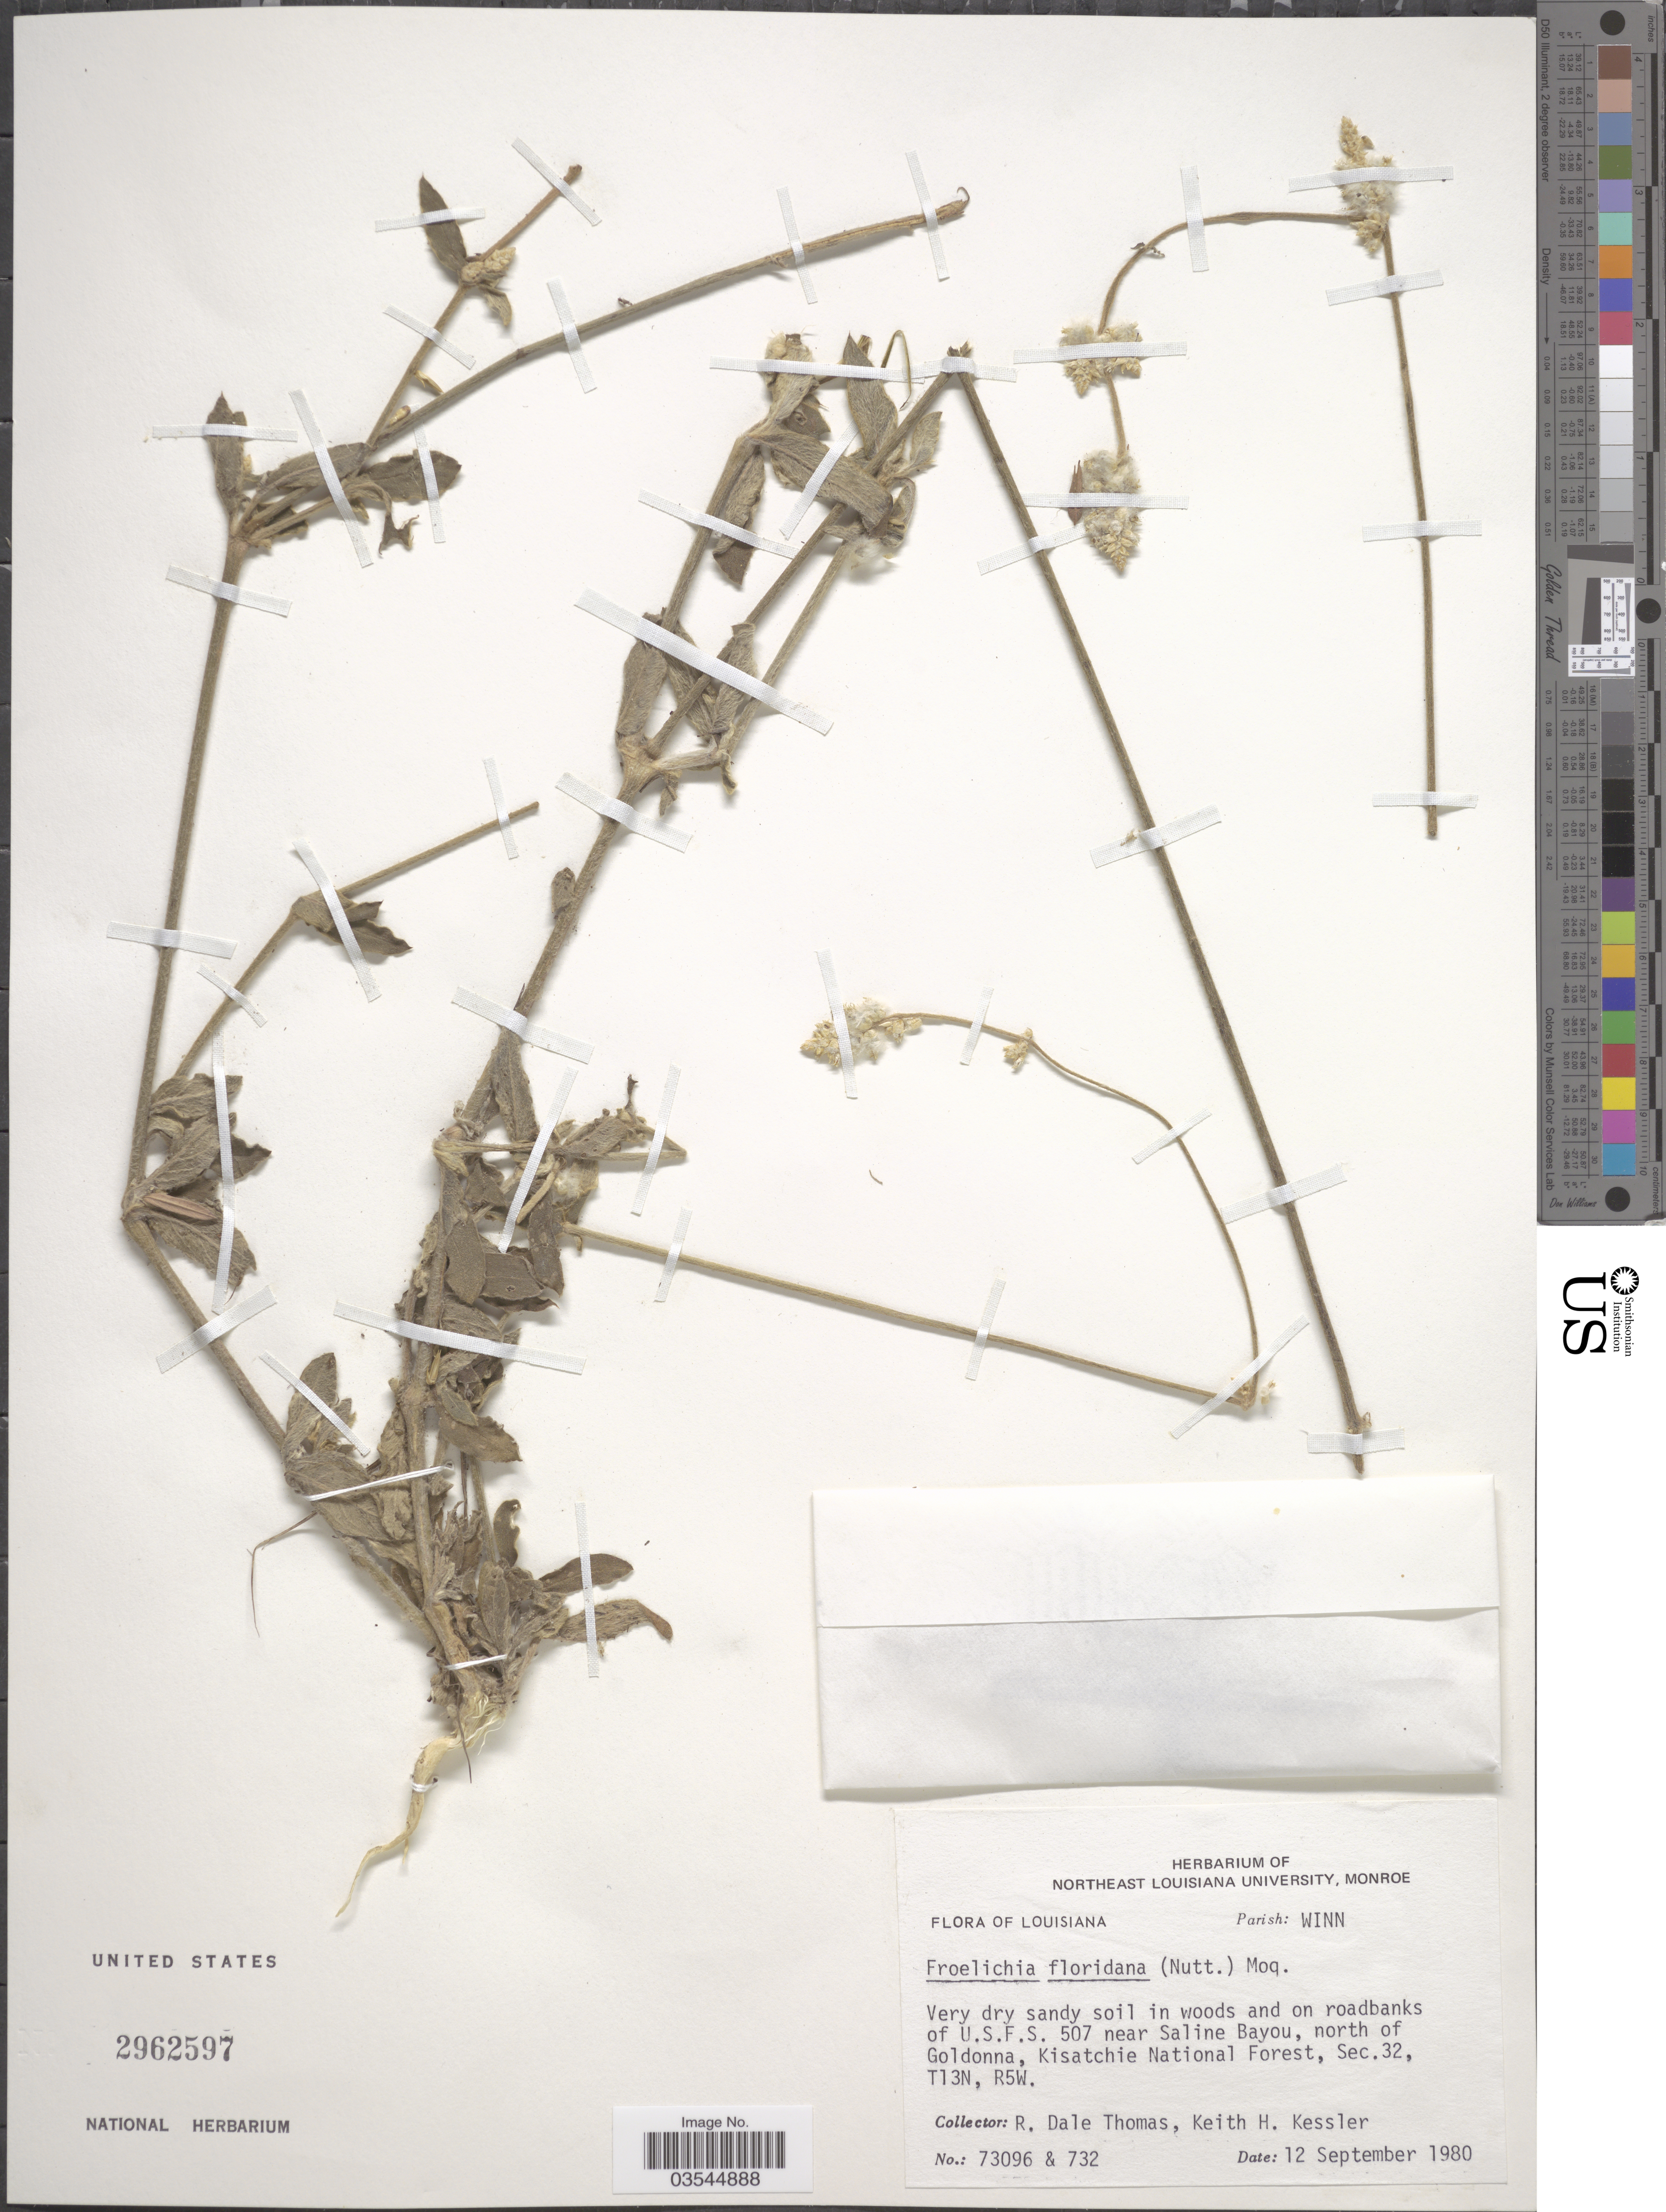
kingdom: Plantae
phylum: Tracheophyta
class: Magnoliopsida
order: Caryophyllales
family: Amaranthaceae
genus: Froelichia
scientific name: Froelichia floridana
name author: (Nutt.) Moq.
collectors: R. Thomas & K. Kessler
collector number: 73096/732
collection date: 1980-09-12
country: United States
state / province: Louisiana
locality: Parish: Winn. Roadbanks of U.S.F.S. 507 near Saline Bayou, north of Goldonna, Kisatchie National Forest, Sec. 32, T13N, R5W.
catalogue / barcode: US 2962597